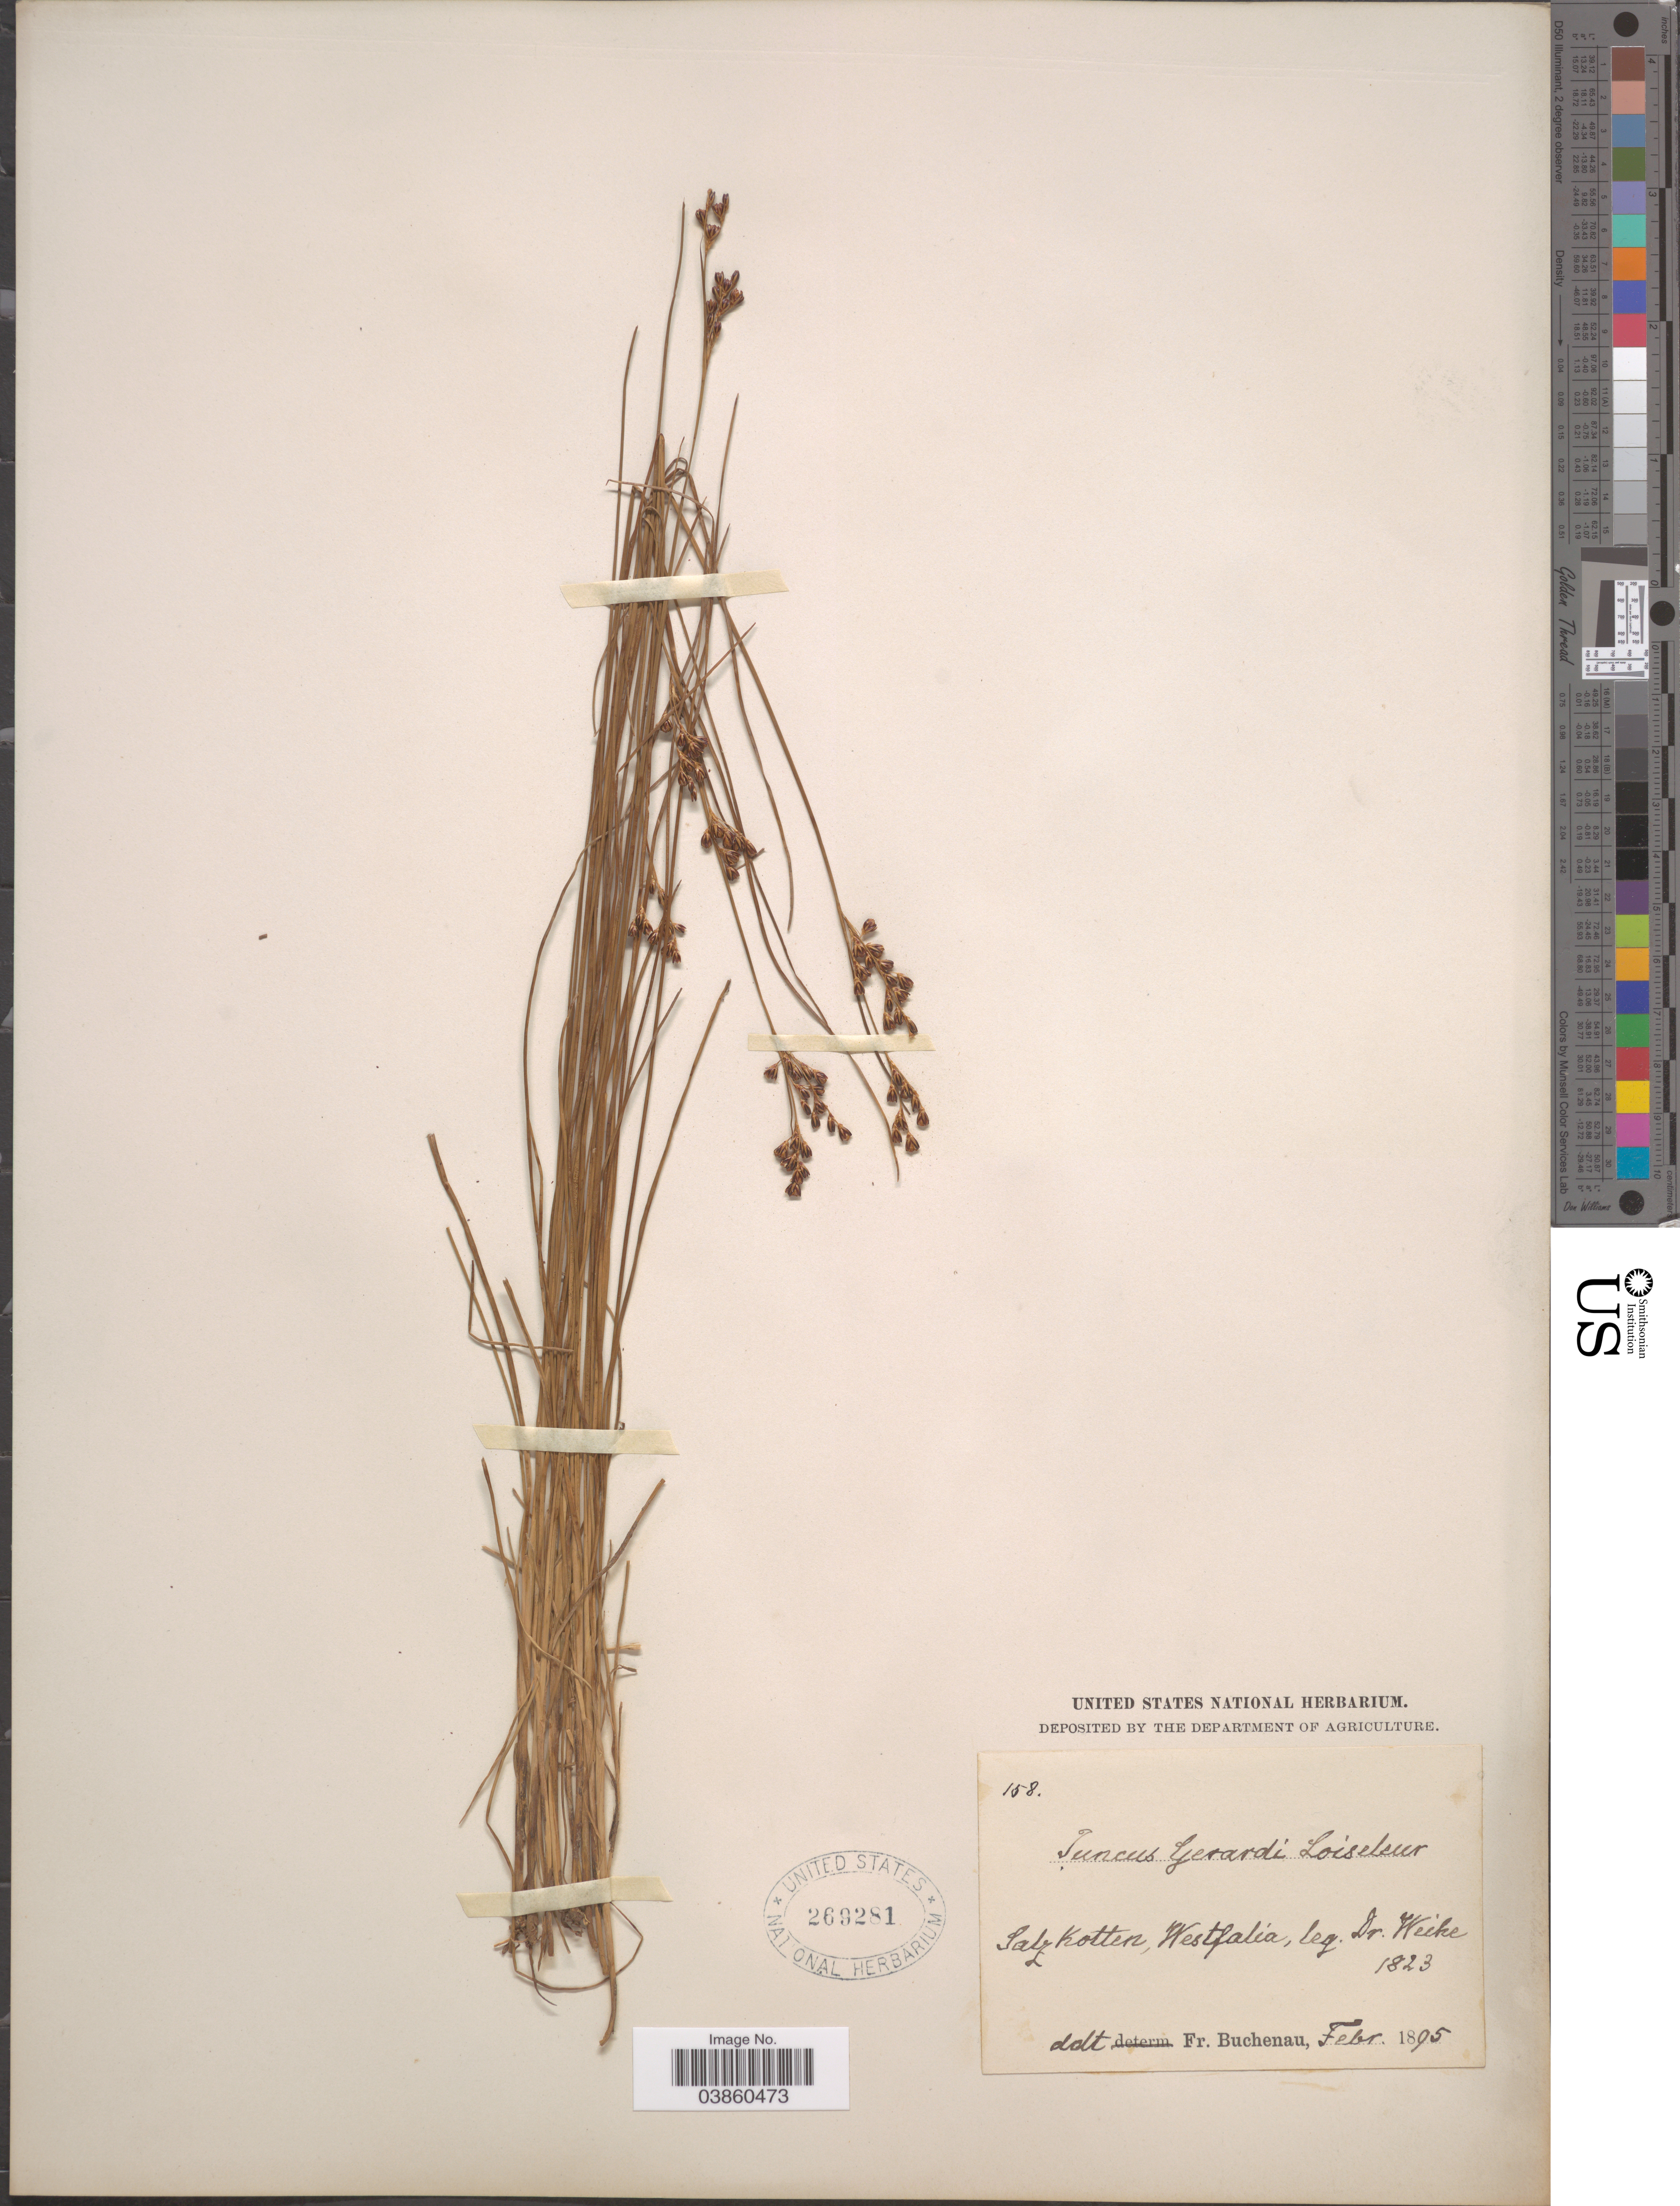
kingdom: Plantae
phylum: Tracheophyta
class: Liliopsida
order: Poales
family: Juncaceae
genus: Juncus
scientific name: Juncus gerardi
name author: Loisel.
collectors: Weike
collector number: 158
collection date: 1823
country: Germany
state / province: Nordrhein-Westfalen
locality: Salz Kotten, Westfalia.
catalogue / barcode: US 269281